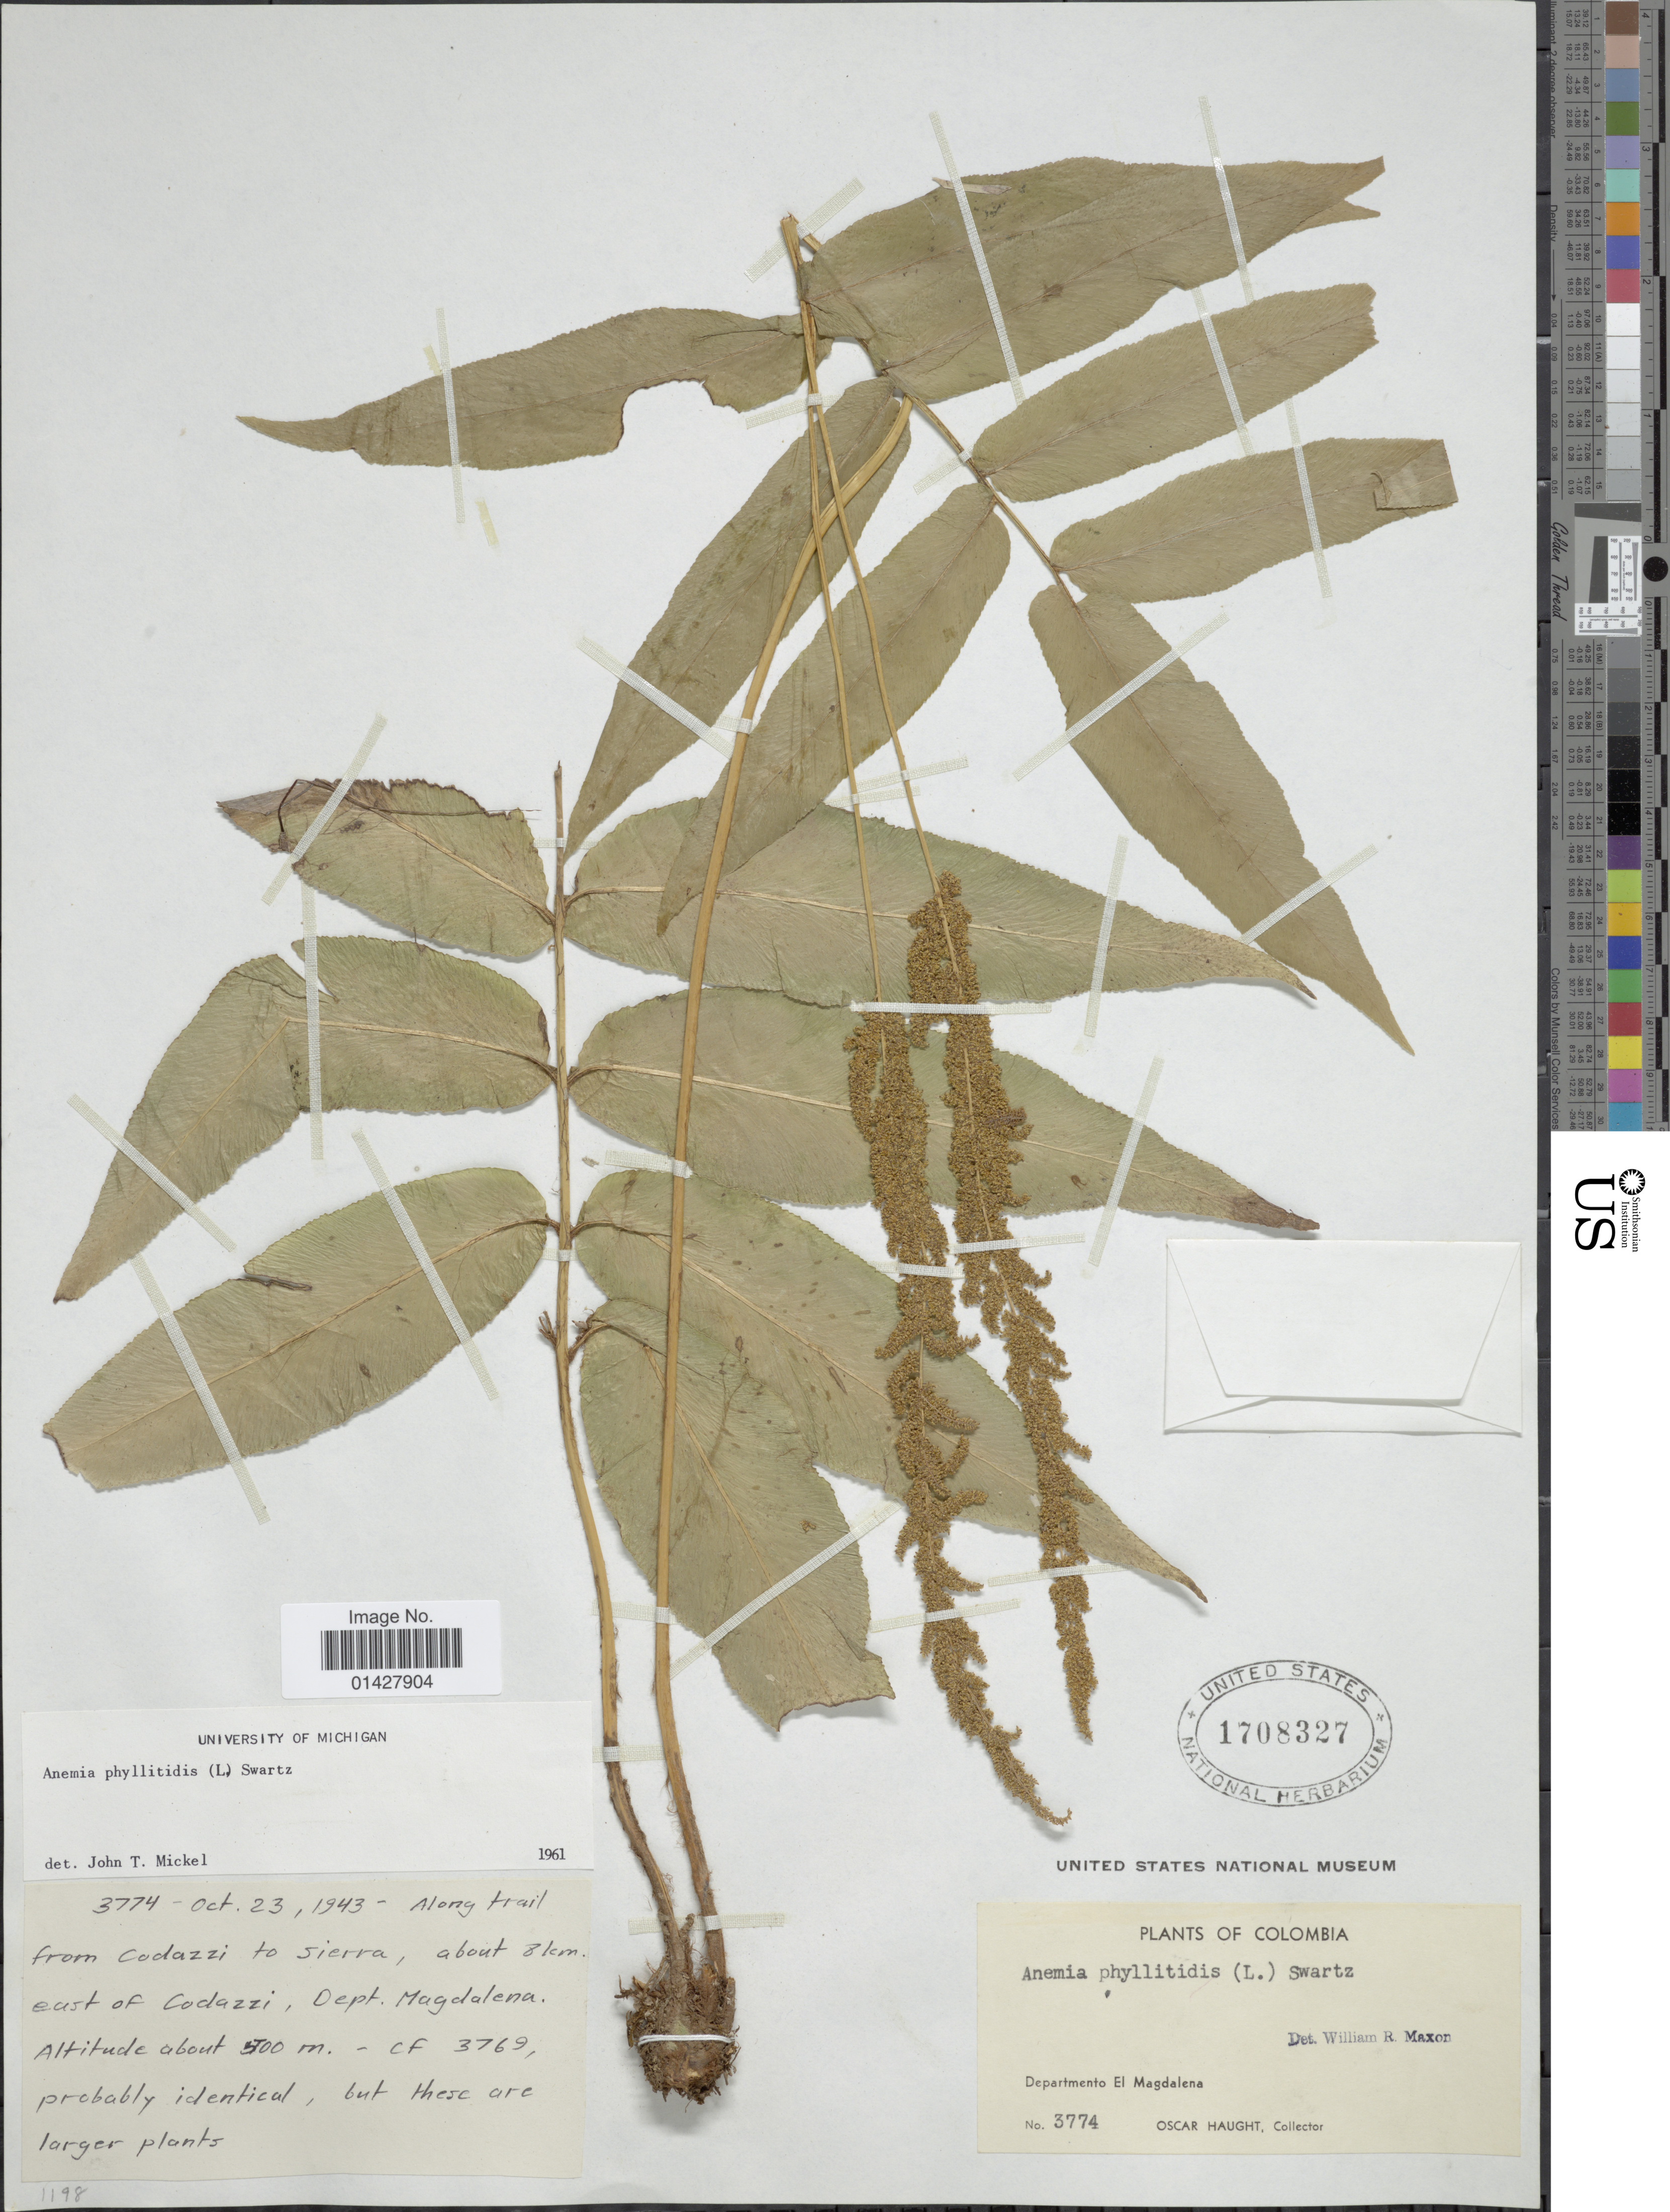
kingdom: Plantae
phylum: Tracheophyta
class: Polypodiopsida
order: Schizaeales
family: Anemiaceae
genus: Anemia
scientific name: Anemia phyllitidis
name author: (L.) Sw.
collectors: O. Haught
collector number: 3774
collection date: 1943-10-23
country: Colombia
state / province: Magdalena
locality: Along trail from Codazzi to Sierra, about 8 km east of Codazzi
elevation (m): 5700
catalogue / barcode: US 1708327